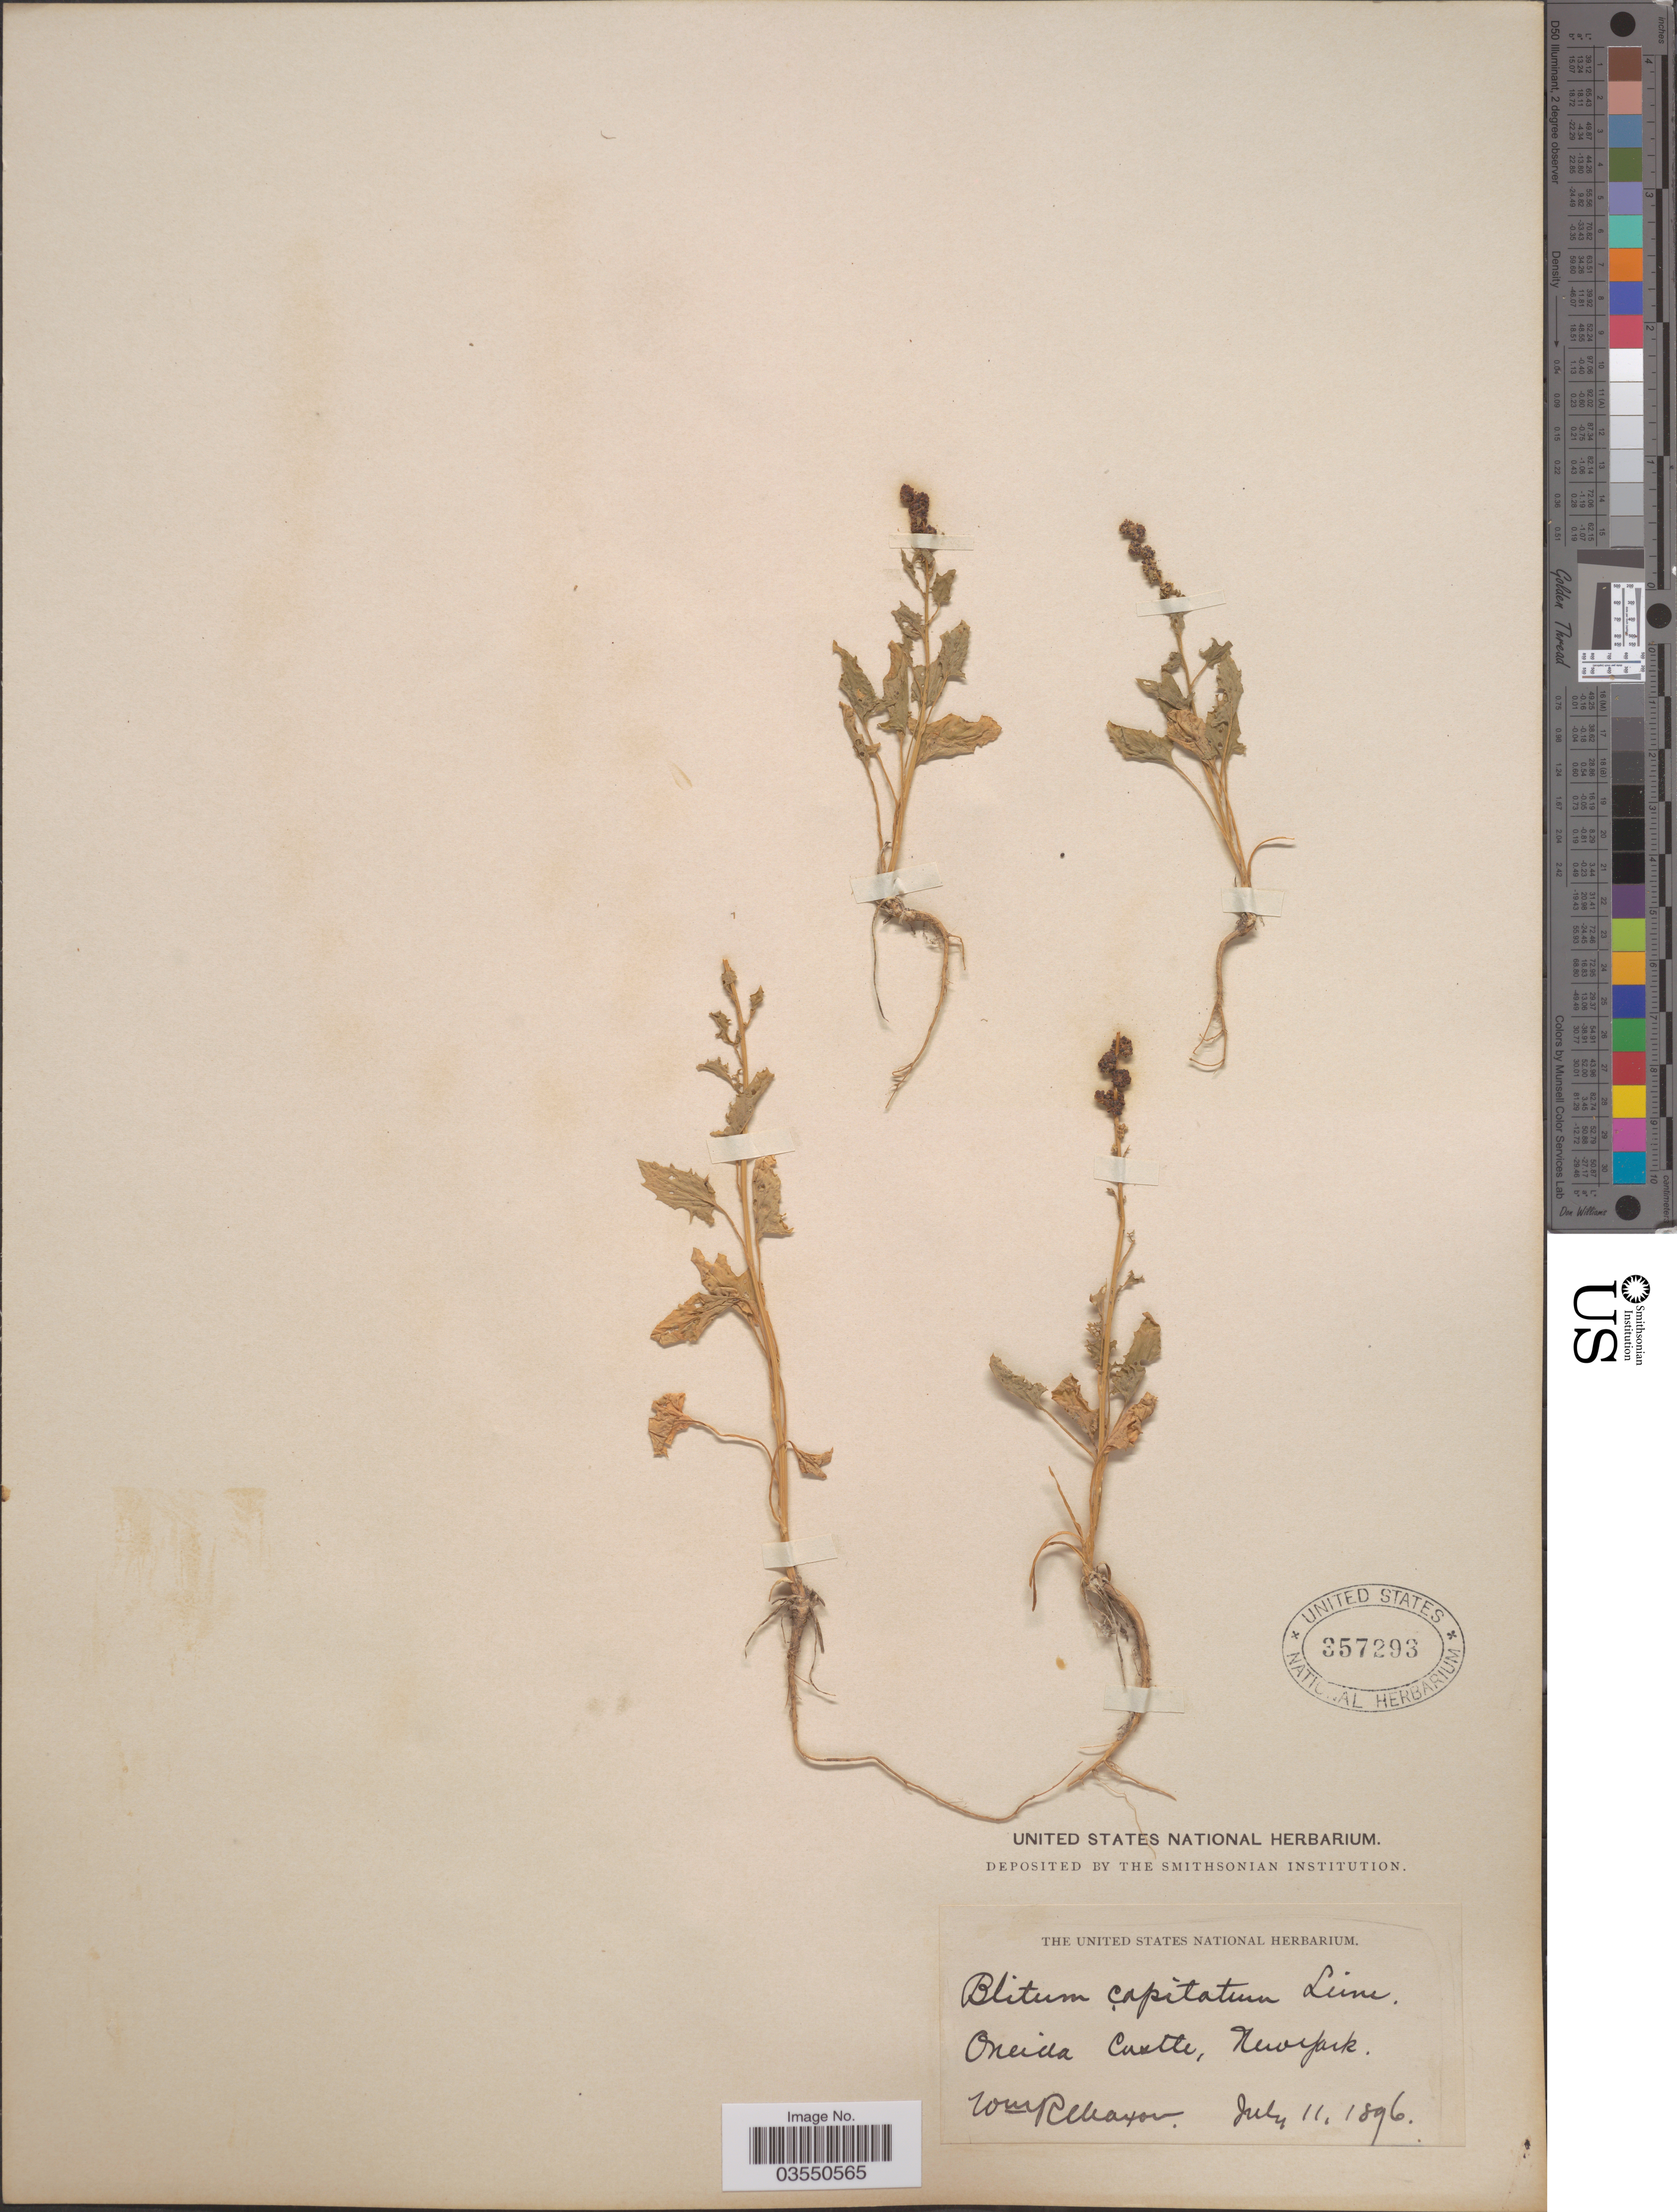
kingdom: Plantae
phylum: Tracheophyta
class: Magnoliopsida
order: Caryophyllales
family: Amaranthaceae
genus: Blitum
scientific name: Blitum capitatum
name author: L.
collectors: W. R. Maxon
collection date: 1896-07-11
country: United States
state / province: New York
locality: Oneida Castle.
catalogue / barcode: US 357293